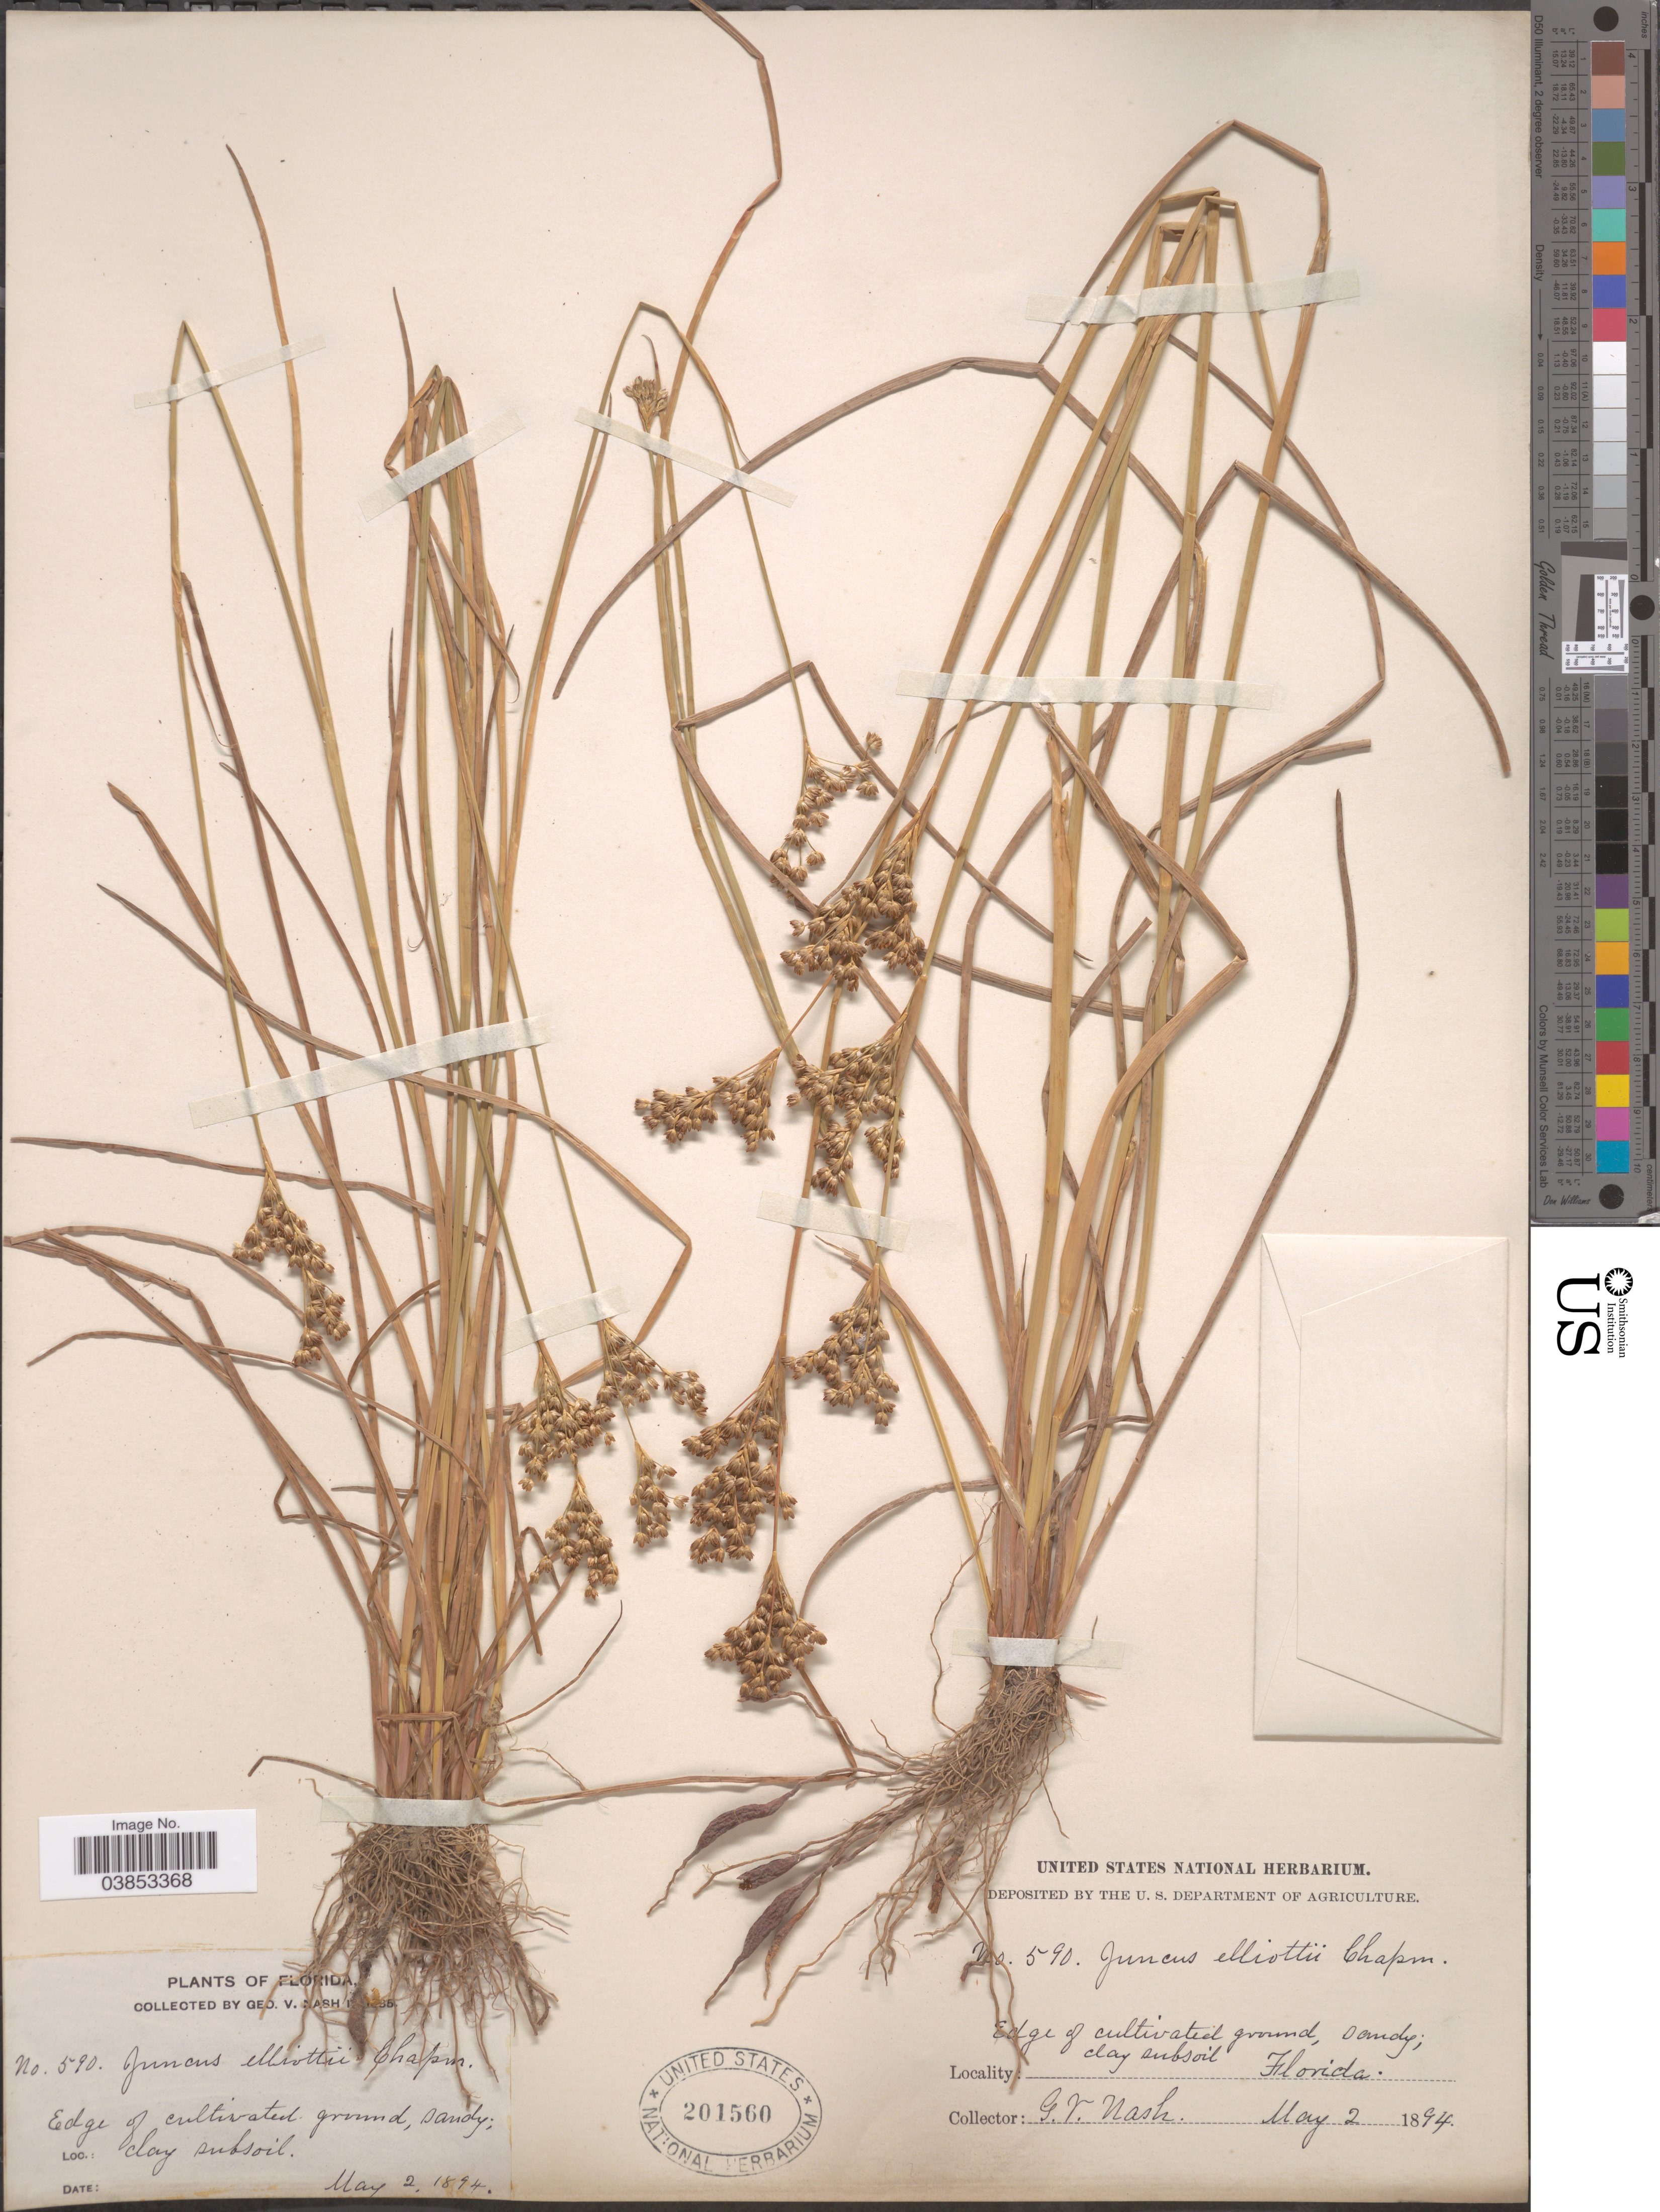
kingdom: Plantae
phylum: Tracheophyta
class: Liliopsida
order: Poales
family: Juncaceae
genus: Juncus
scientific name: Juncus elliottii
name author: Chapm.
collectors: G. V. Nash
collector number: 590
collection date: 1894-05-02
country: United States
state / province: Florida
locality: Edge of cultivated ground, sandy; clay subsoil.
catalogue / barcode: US 201560